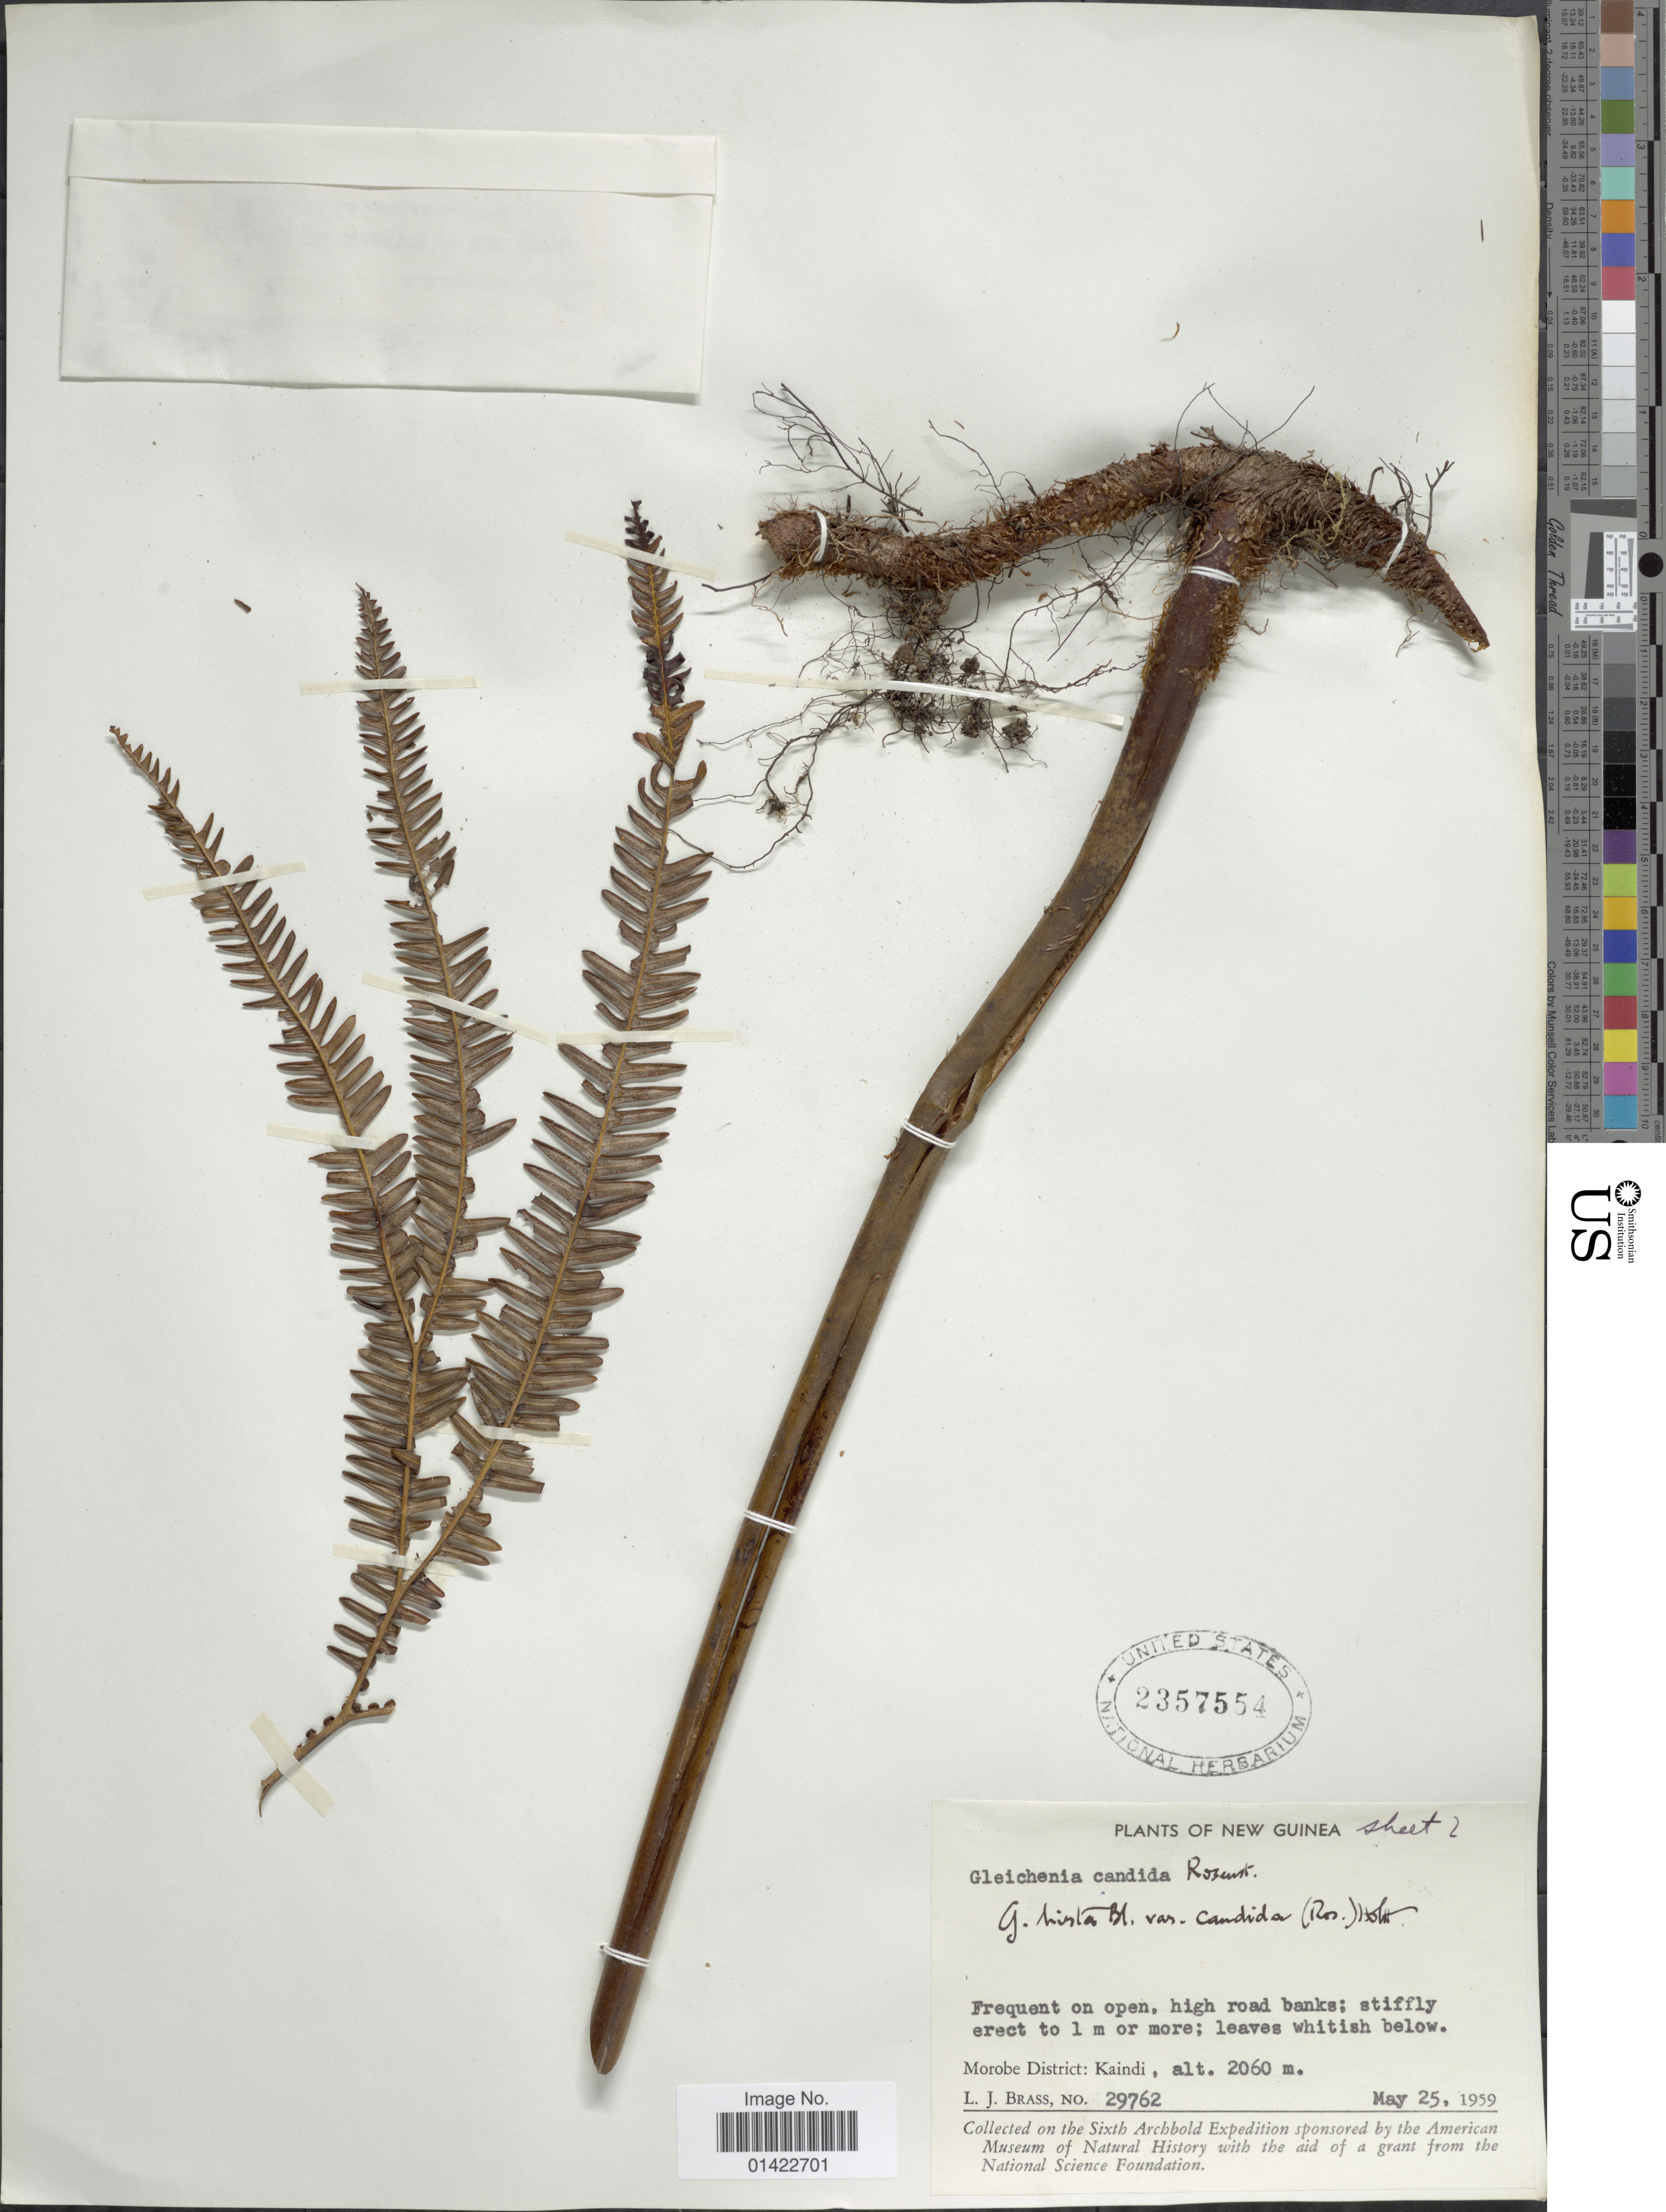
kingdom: Plantae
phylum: Tracheophyta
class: Polypodiopsida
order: Gleicheniales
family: Gleicheniaceae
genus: Sticherus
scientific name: Sticherus hirtus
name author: (Blume) Ching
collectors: L. J. Brass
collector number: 29762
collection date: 1959-05-25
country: Papua New Guinea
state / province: Morobe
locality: Kaindi.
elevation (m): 2060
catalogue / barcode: US 2357554